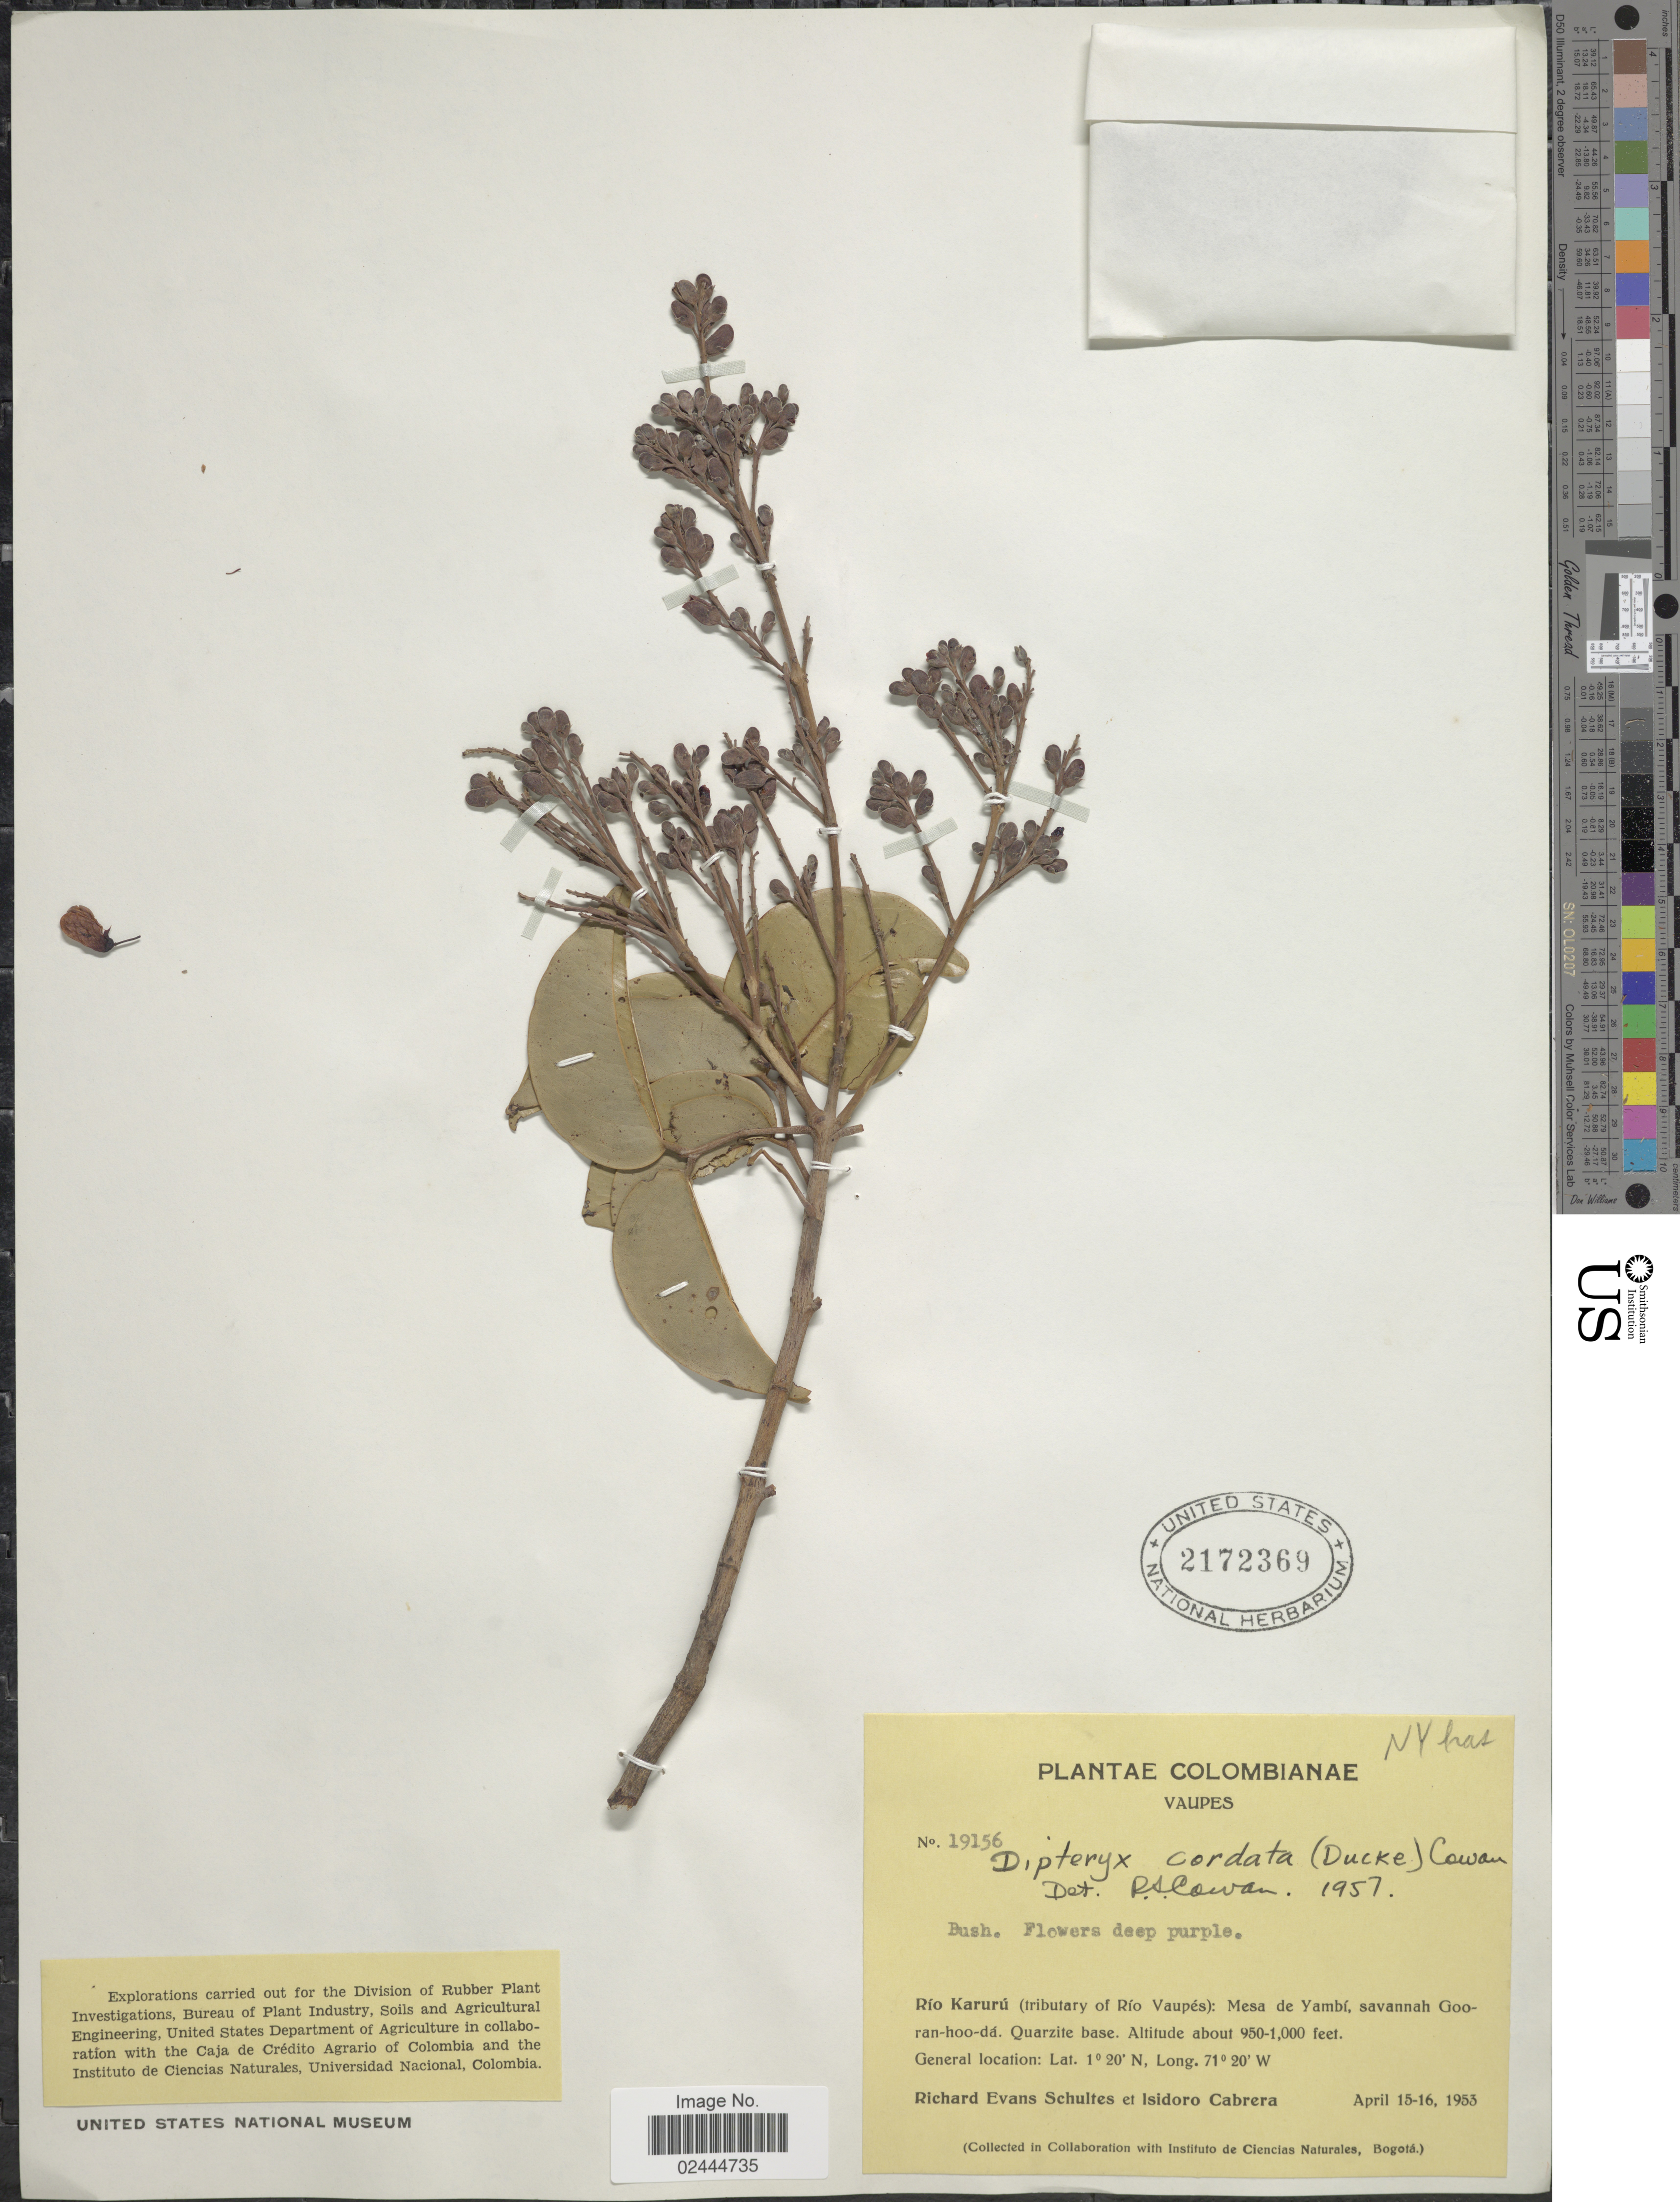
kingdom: Plantae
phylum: Tracheophyta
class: Magnoliopsida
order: Fabales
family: Fabaceae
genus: Taralea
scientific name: Taralea cordata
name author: Ducke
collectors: R. E. Schultes & I. Cabrera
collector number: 19156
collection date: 1953-04-15/1953-04-16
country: Colombia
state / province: Vaupés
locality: Rio Karuru (tributary of Rio Vaupes) Mesa de Yambi, savannah Gooran-hoo-da, Quarzite base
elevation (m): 290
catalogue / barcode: US 2172369